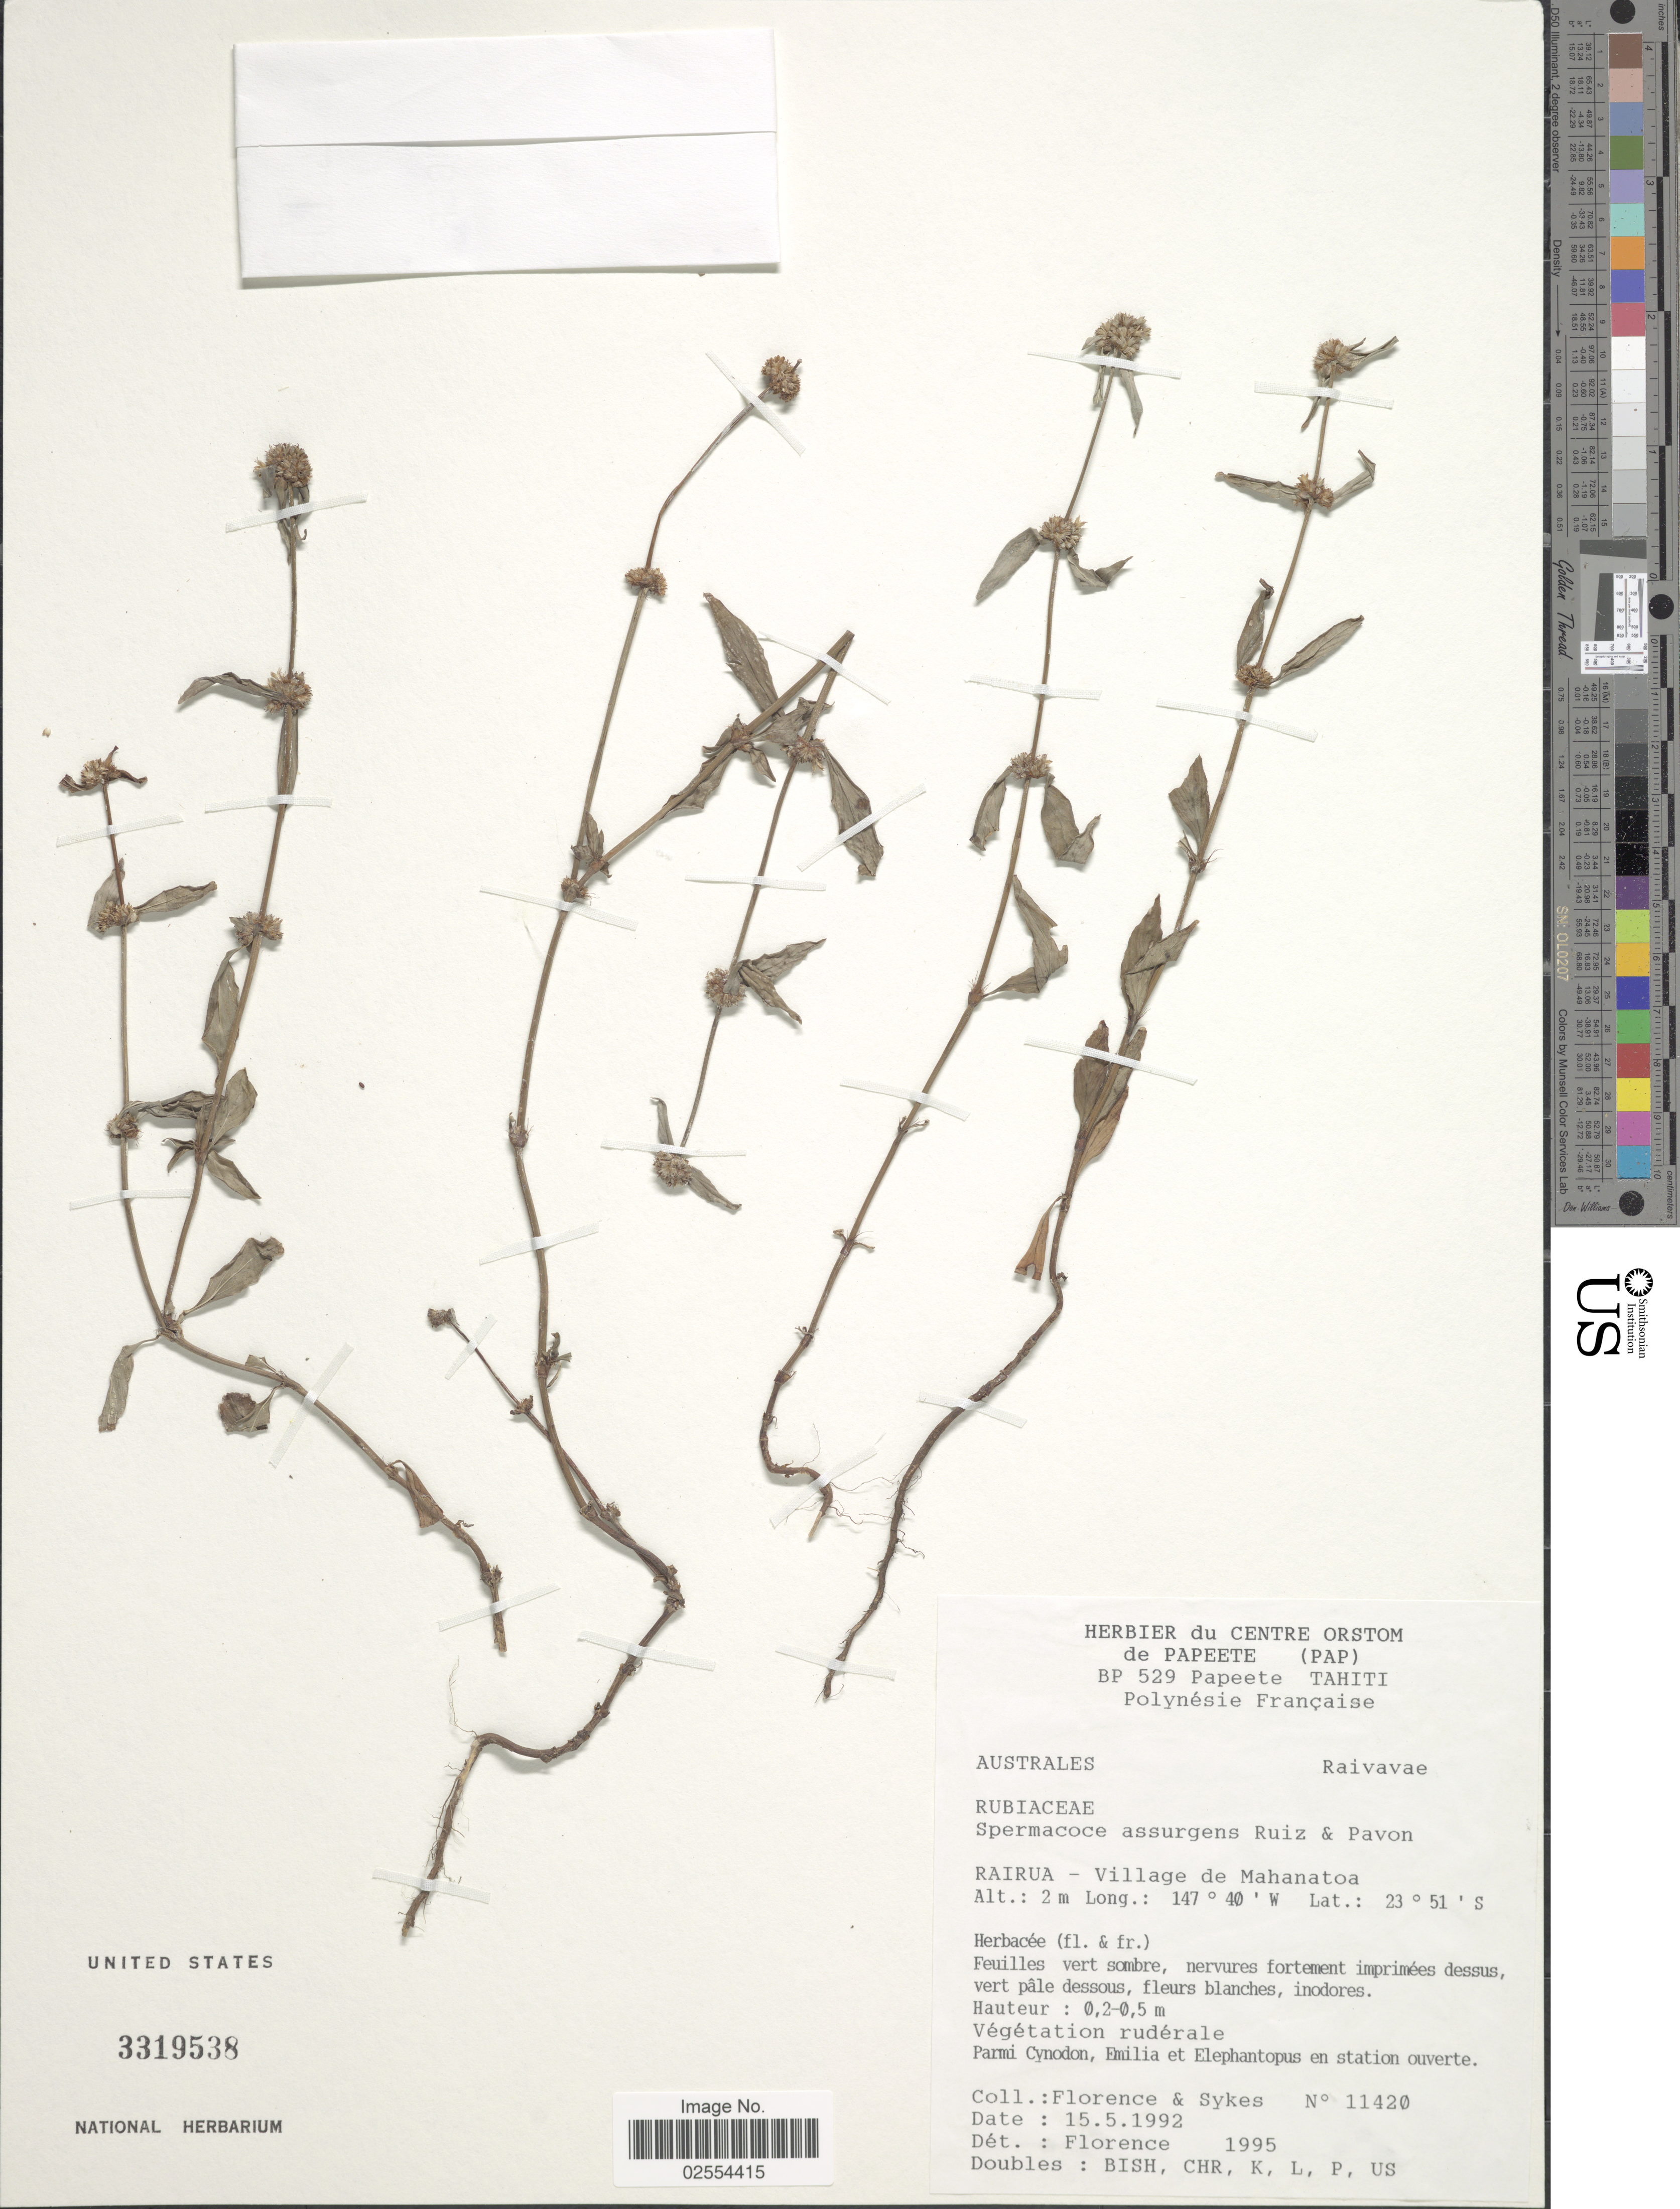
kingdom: Plantae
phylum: Tracheophyta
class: Magnoliopsida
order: Gentianales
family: Rubiaceae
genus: Spermacoce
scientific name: Spermacoce remota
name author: Lam.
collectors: -. Florence & Sykes, --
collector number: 11420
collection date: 1992-05-15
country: French Polynesia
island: Raivavae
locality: Raivavae, Rairua - Village de Mahanatoa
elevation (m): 2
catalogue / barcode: US 3319538